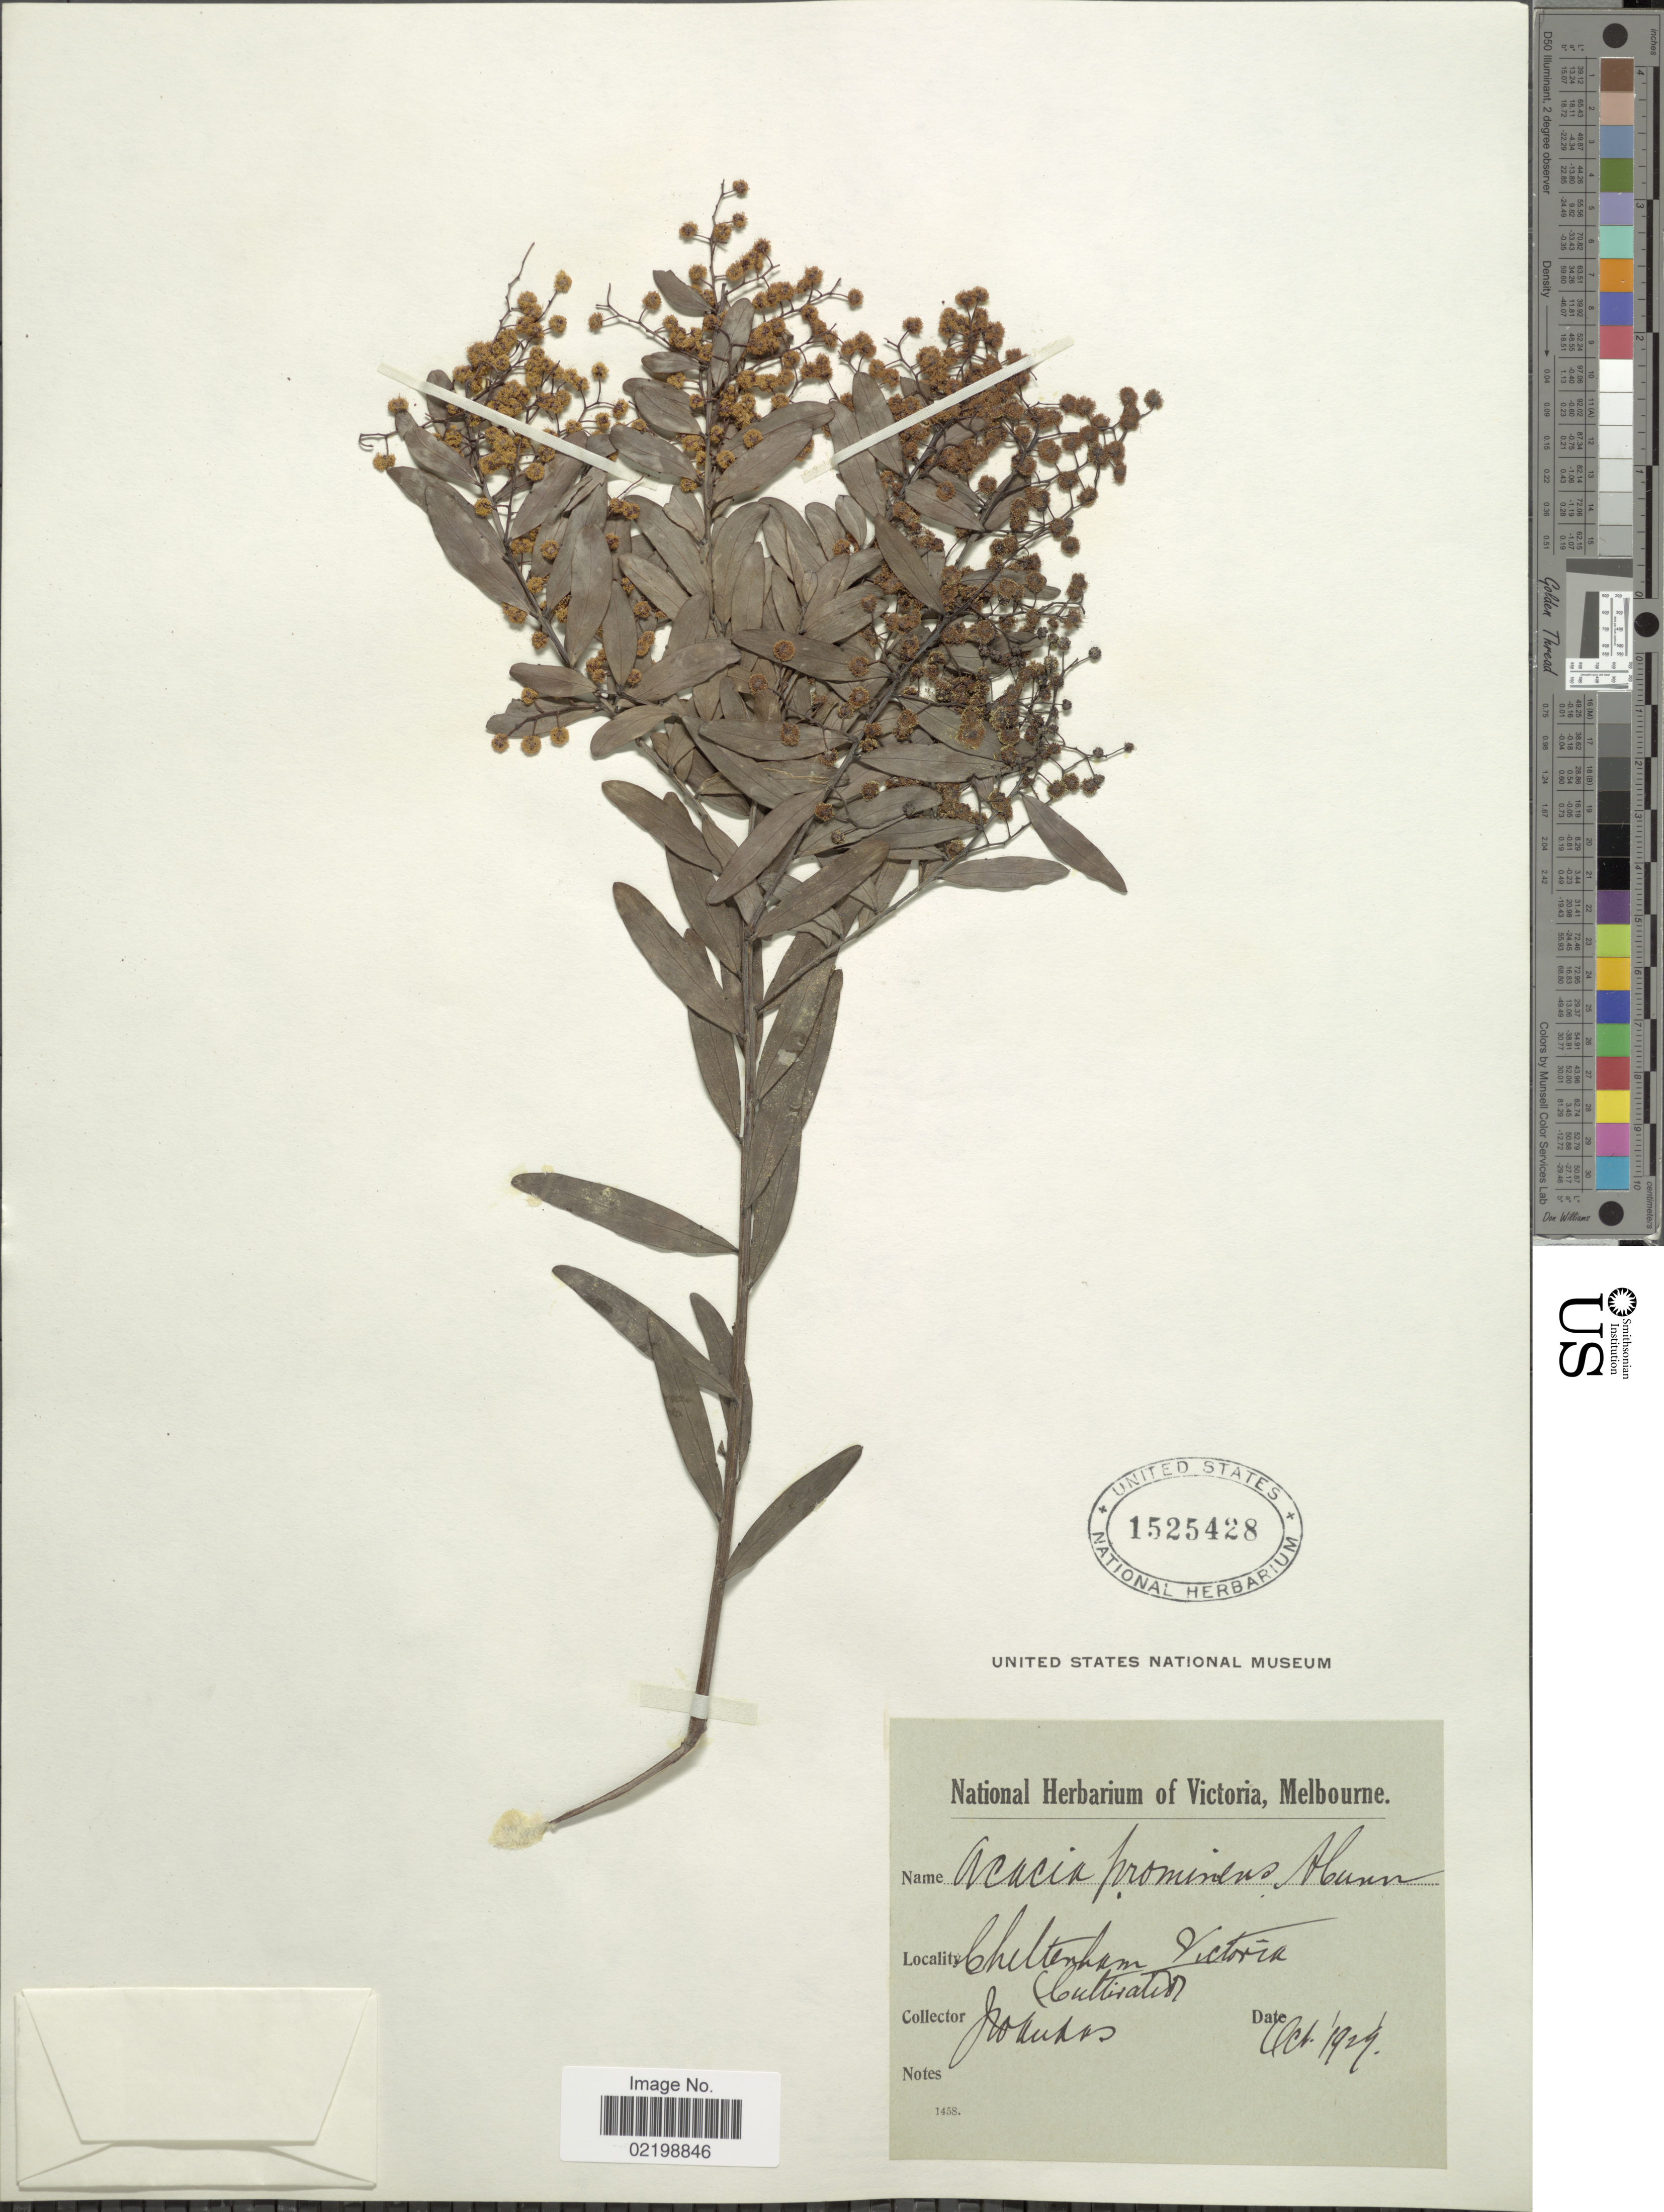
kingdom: Plantae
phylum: Tracheophyta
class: Magnoliopsida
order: Fabales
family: Fabaceae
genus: Acacia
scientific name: Acacia linifolia var. prominens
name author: (G. Don) C. Moore & Betche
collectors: Nokuars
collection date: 1929-10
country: Australia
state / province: Victoria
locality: Cheltenham Victoria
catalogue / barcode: US 1525428